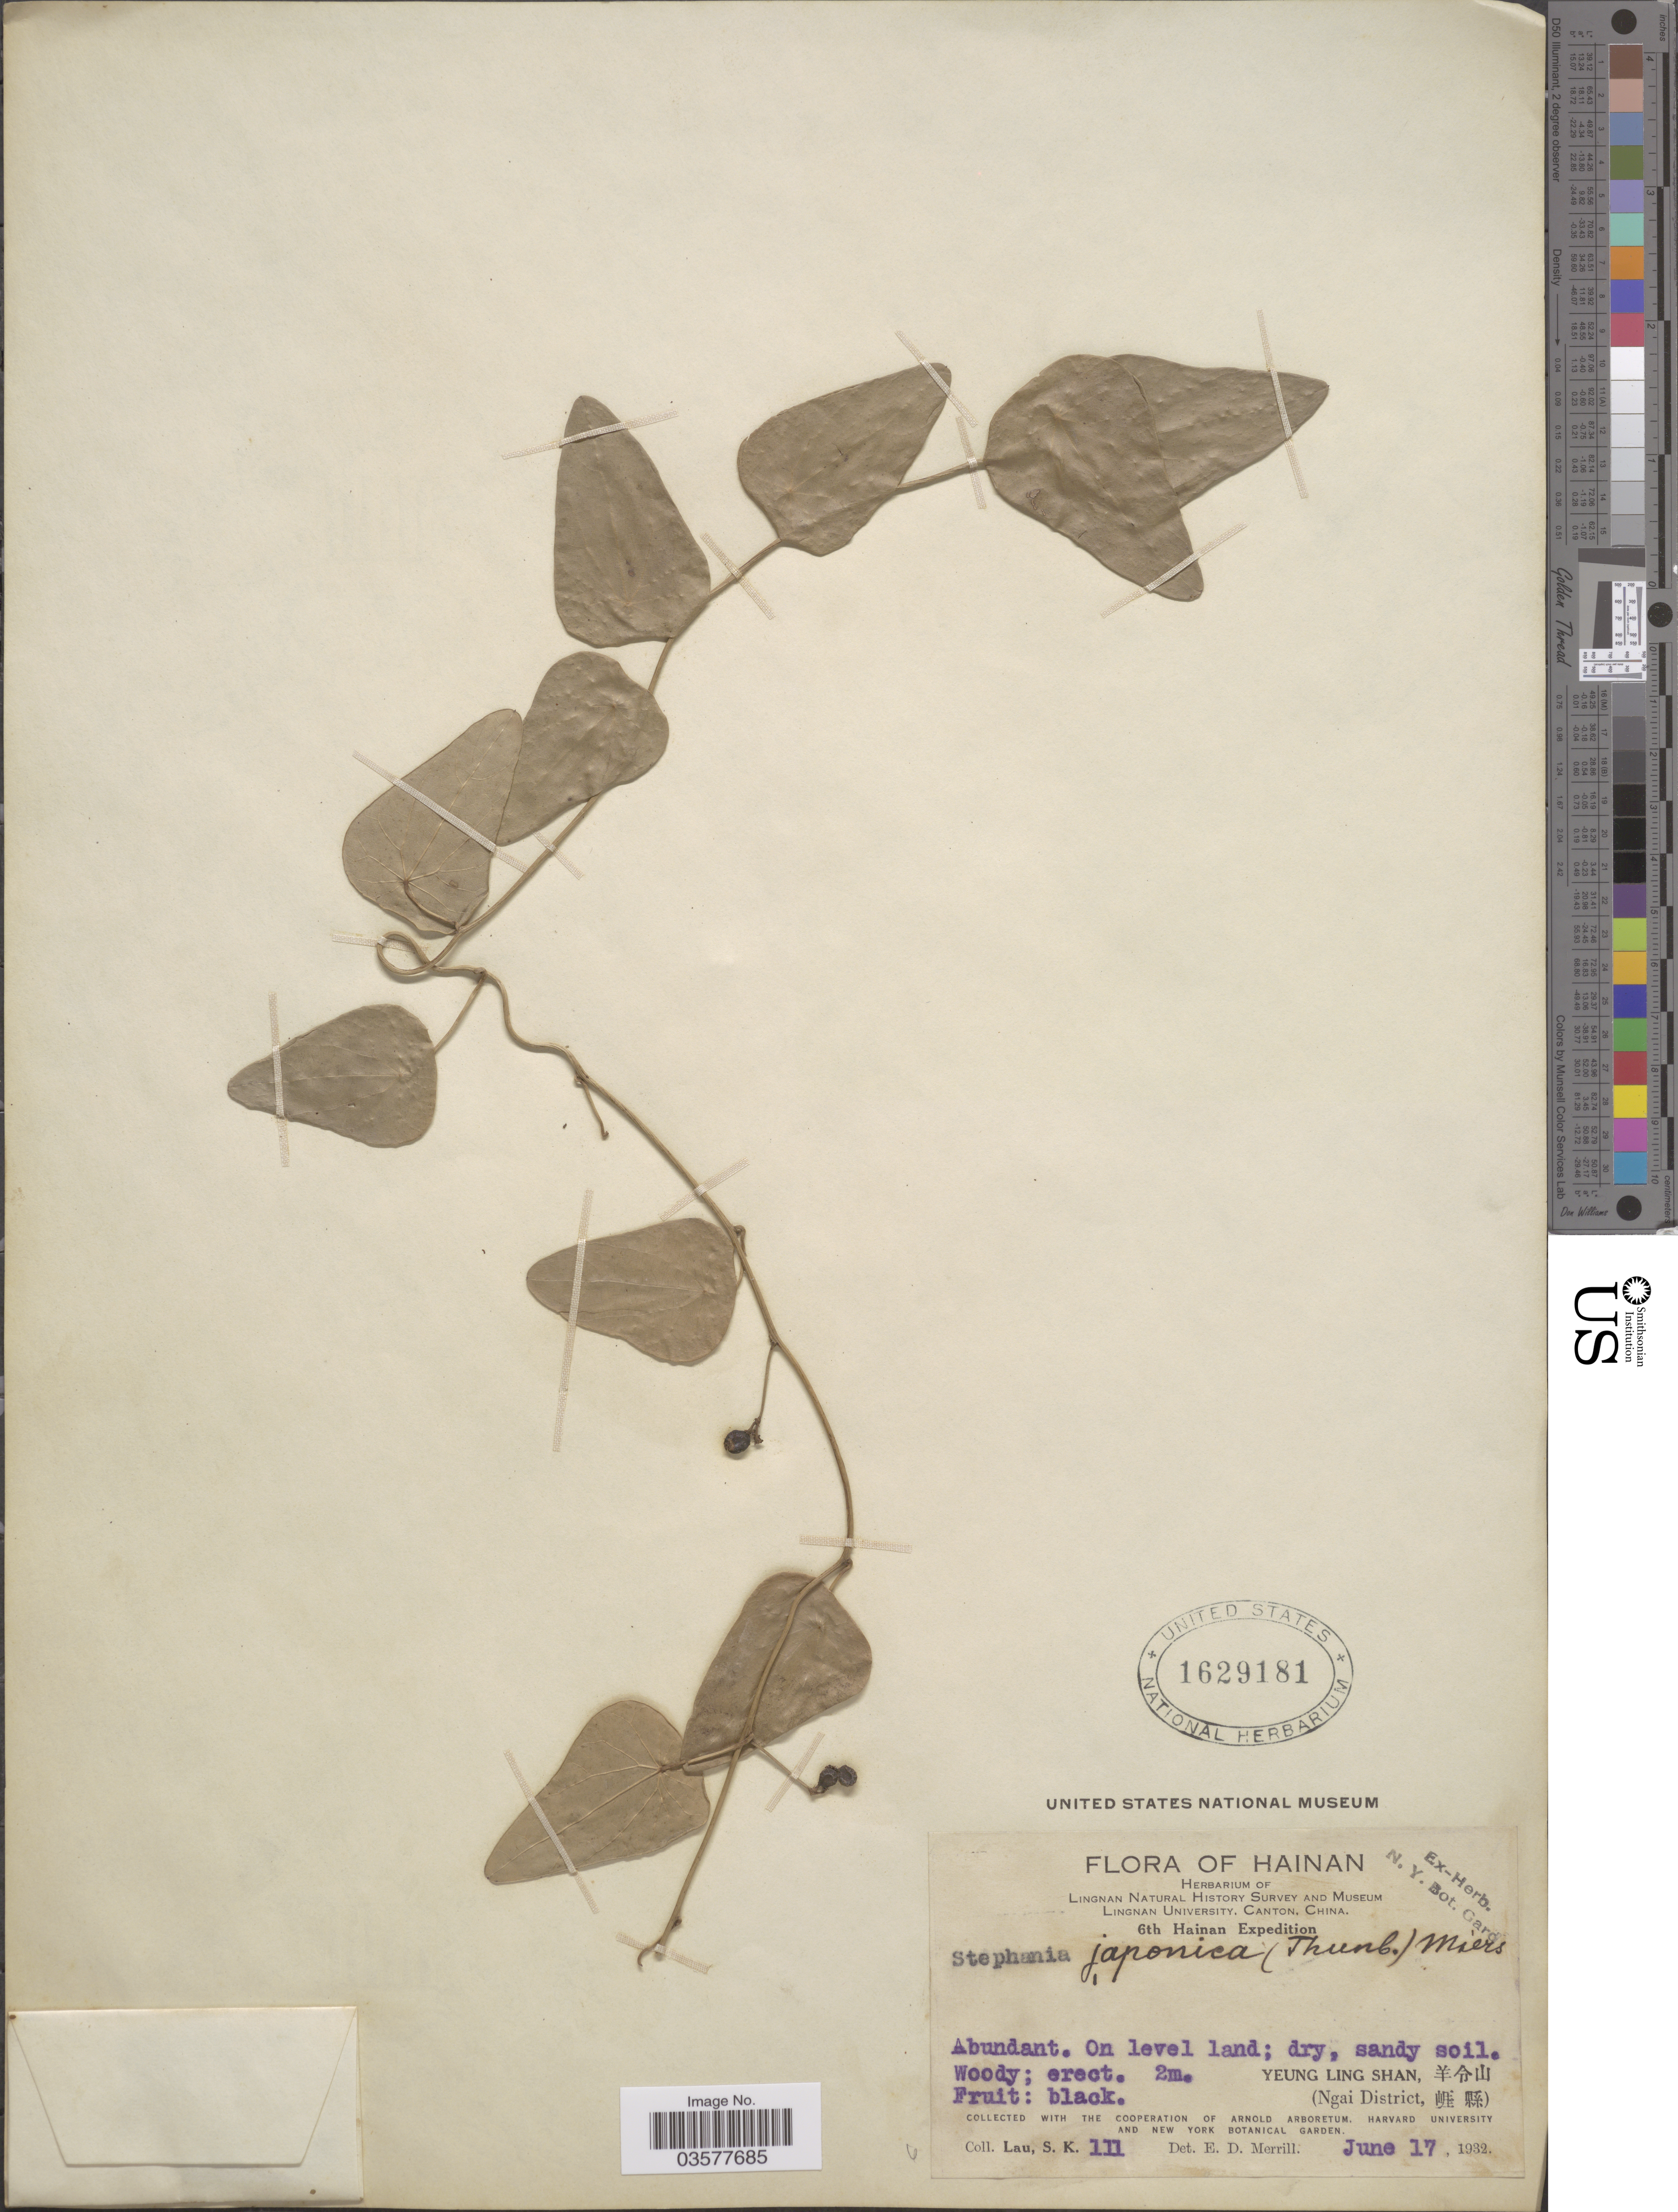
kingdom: Plantae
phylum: Tracheophyta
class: Magnoliopsida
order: Ranunculales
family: Menispermaceae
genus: Stephania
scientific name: Stephania japonica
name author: (Thunb.) Miers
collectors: S. K. Lau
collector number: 111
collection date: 1932-06-17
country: China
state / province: Hainan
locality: Yeung Ling Shan. (Ngai District).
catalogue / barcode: US 1629181